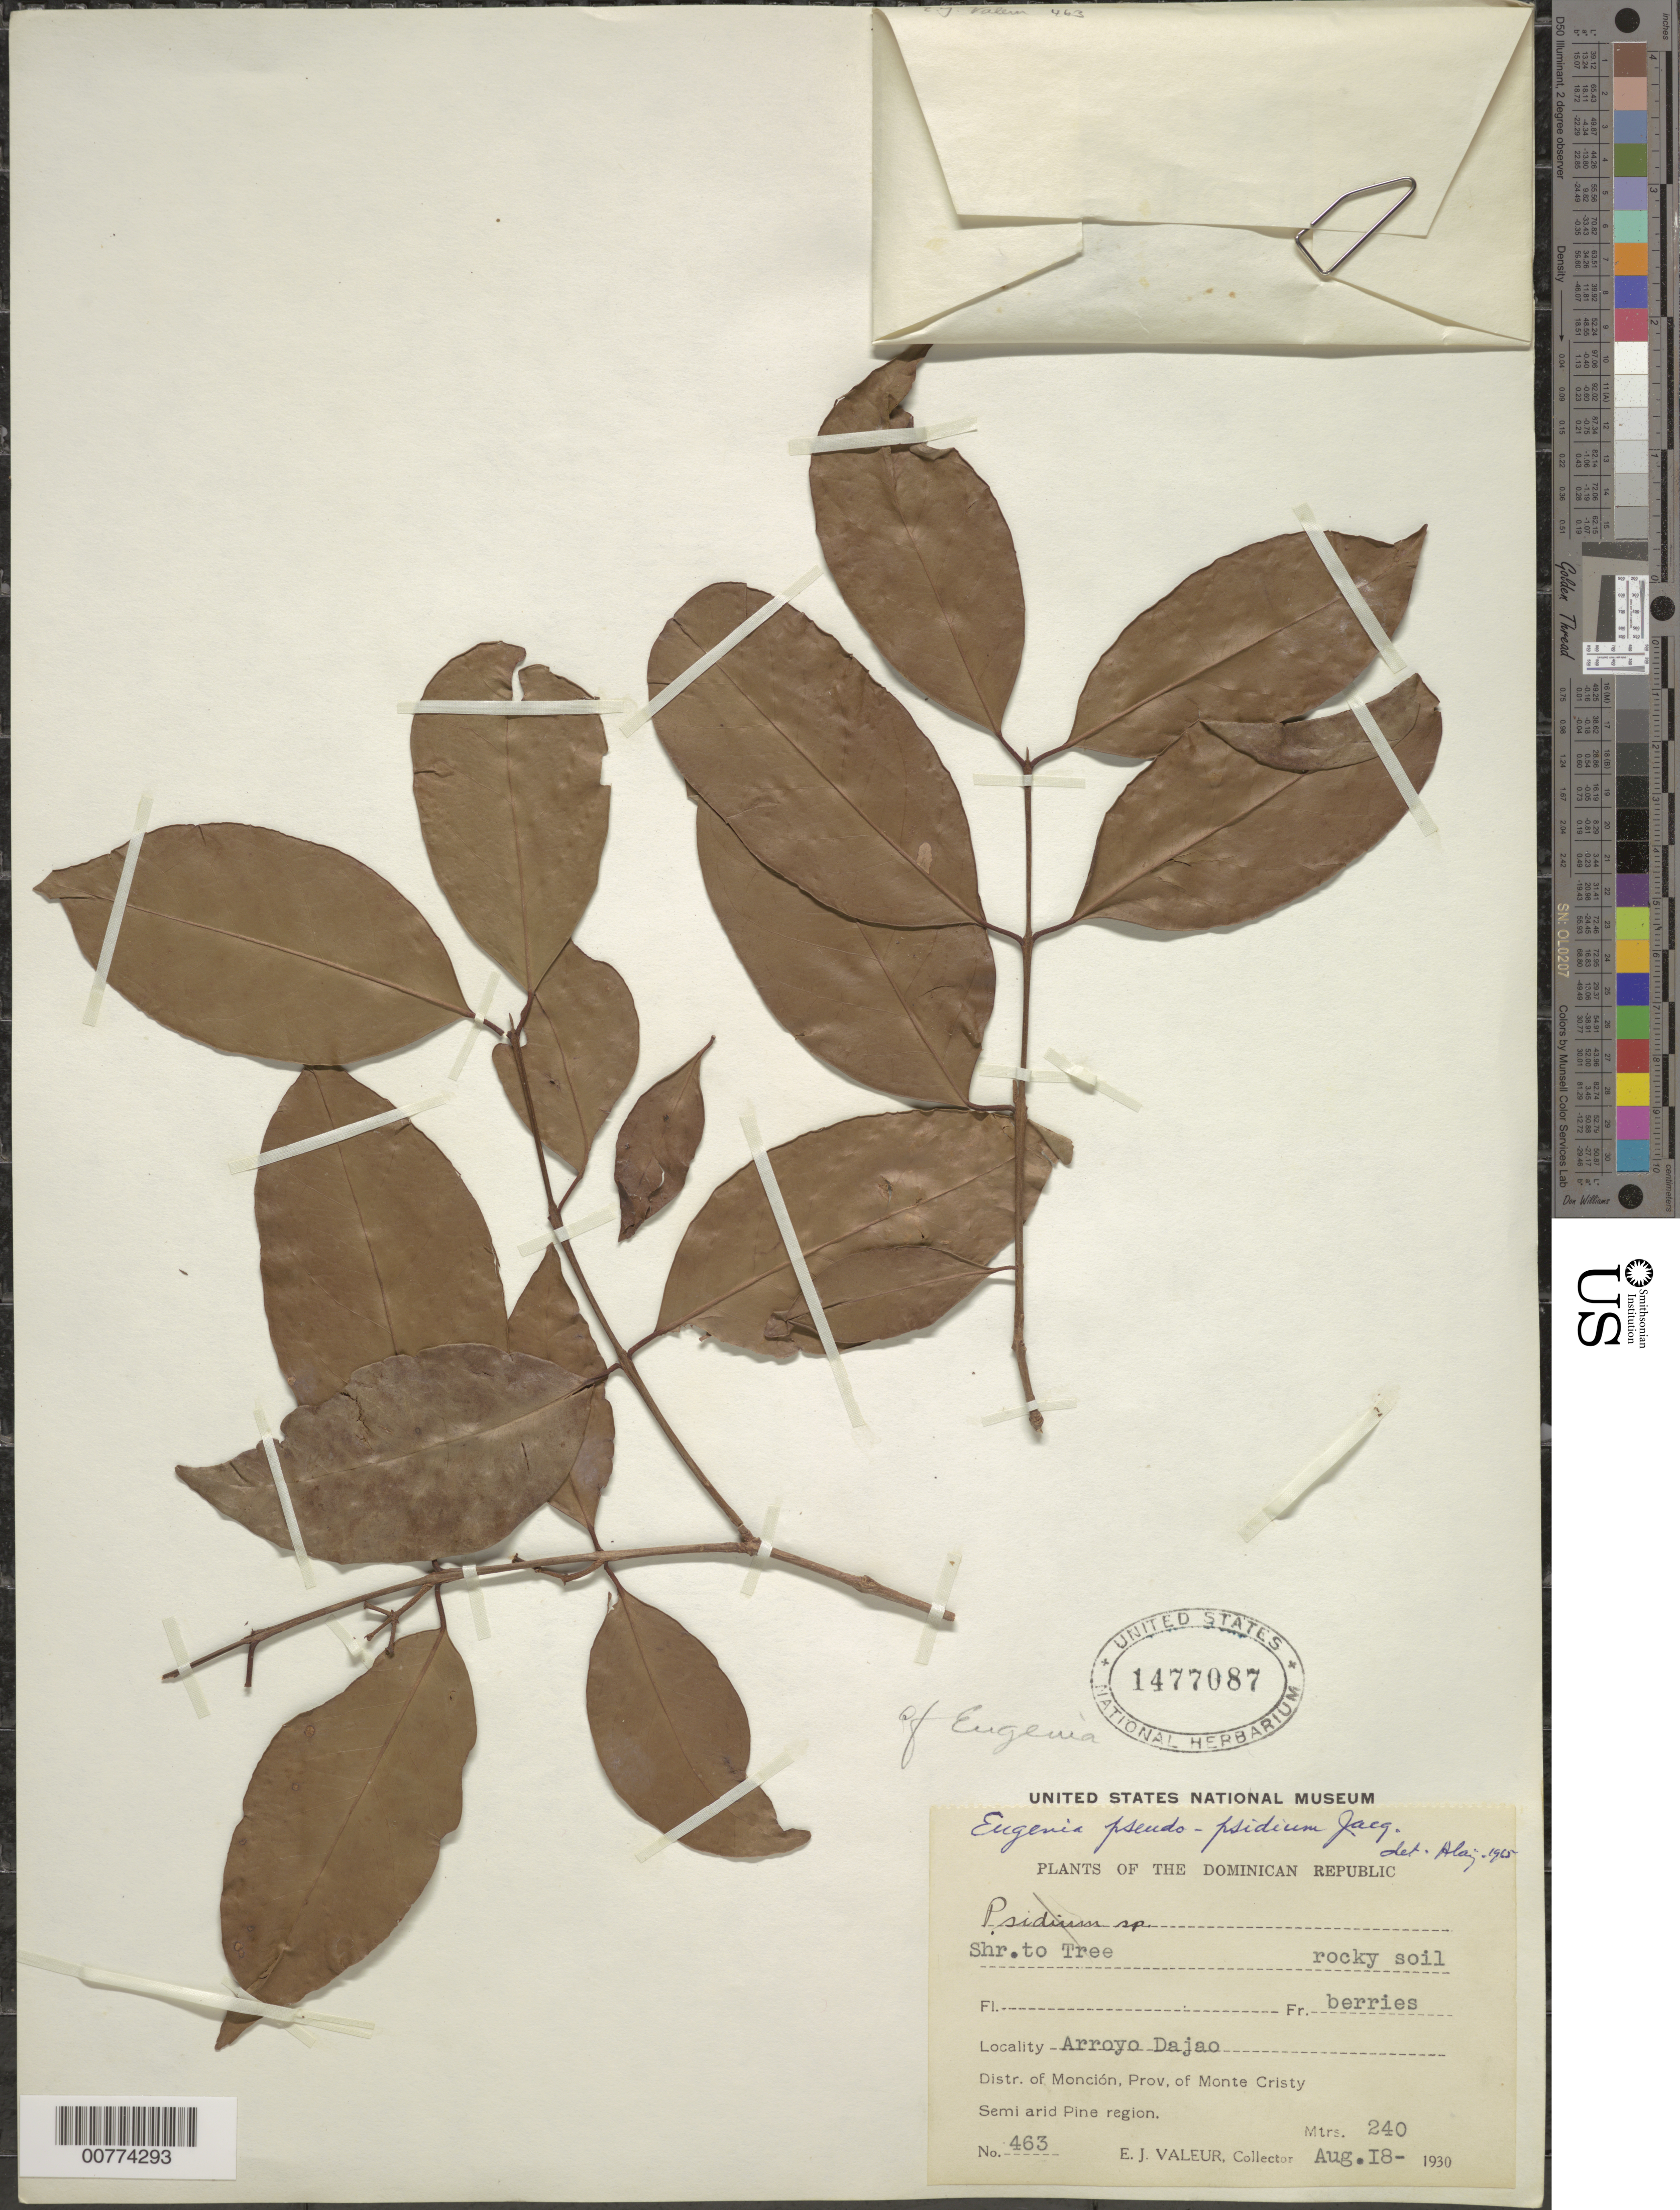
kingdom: Plantae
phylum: Tracheophyta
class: Magnoliopsida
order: Myrtales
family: Myrtaceae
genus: Eugenia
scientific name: Eugenia pseudopsidium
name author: Jacq.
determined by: Liogier, Alain H.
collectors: E. Valeur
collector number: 463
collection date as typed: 18 Aug 1930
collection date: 1930-08-18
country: Dominican Republic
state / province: Monte Cristi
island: Hispaniola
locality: Monción, Arroyo Dajao.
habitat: Semi arid pine region, rocky soil.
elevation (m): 240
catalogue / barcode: US 1477087